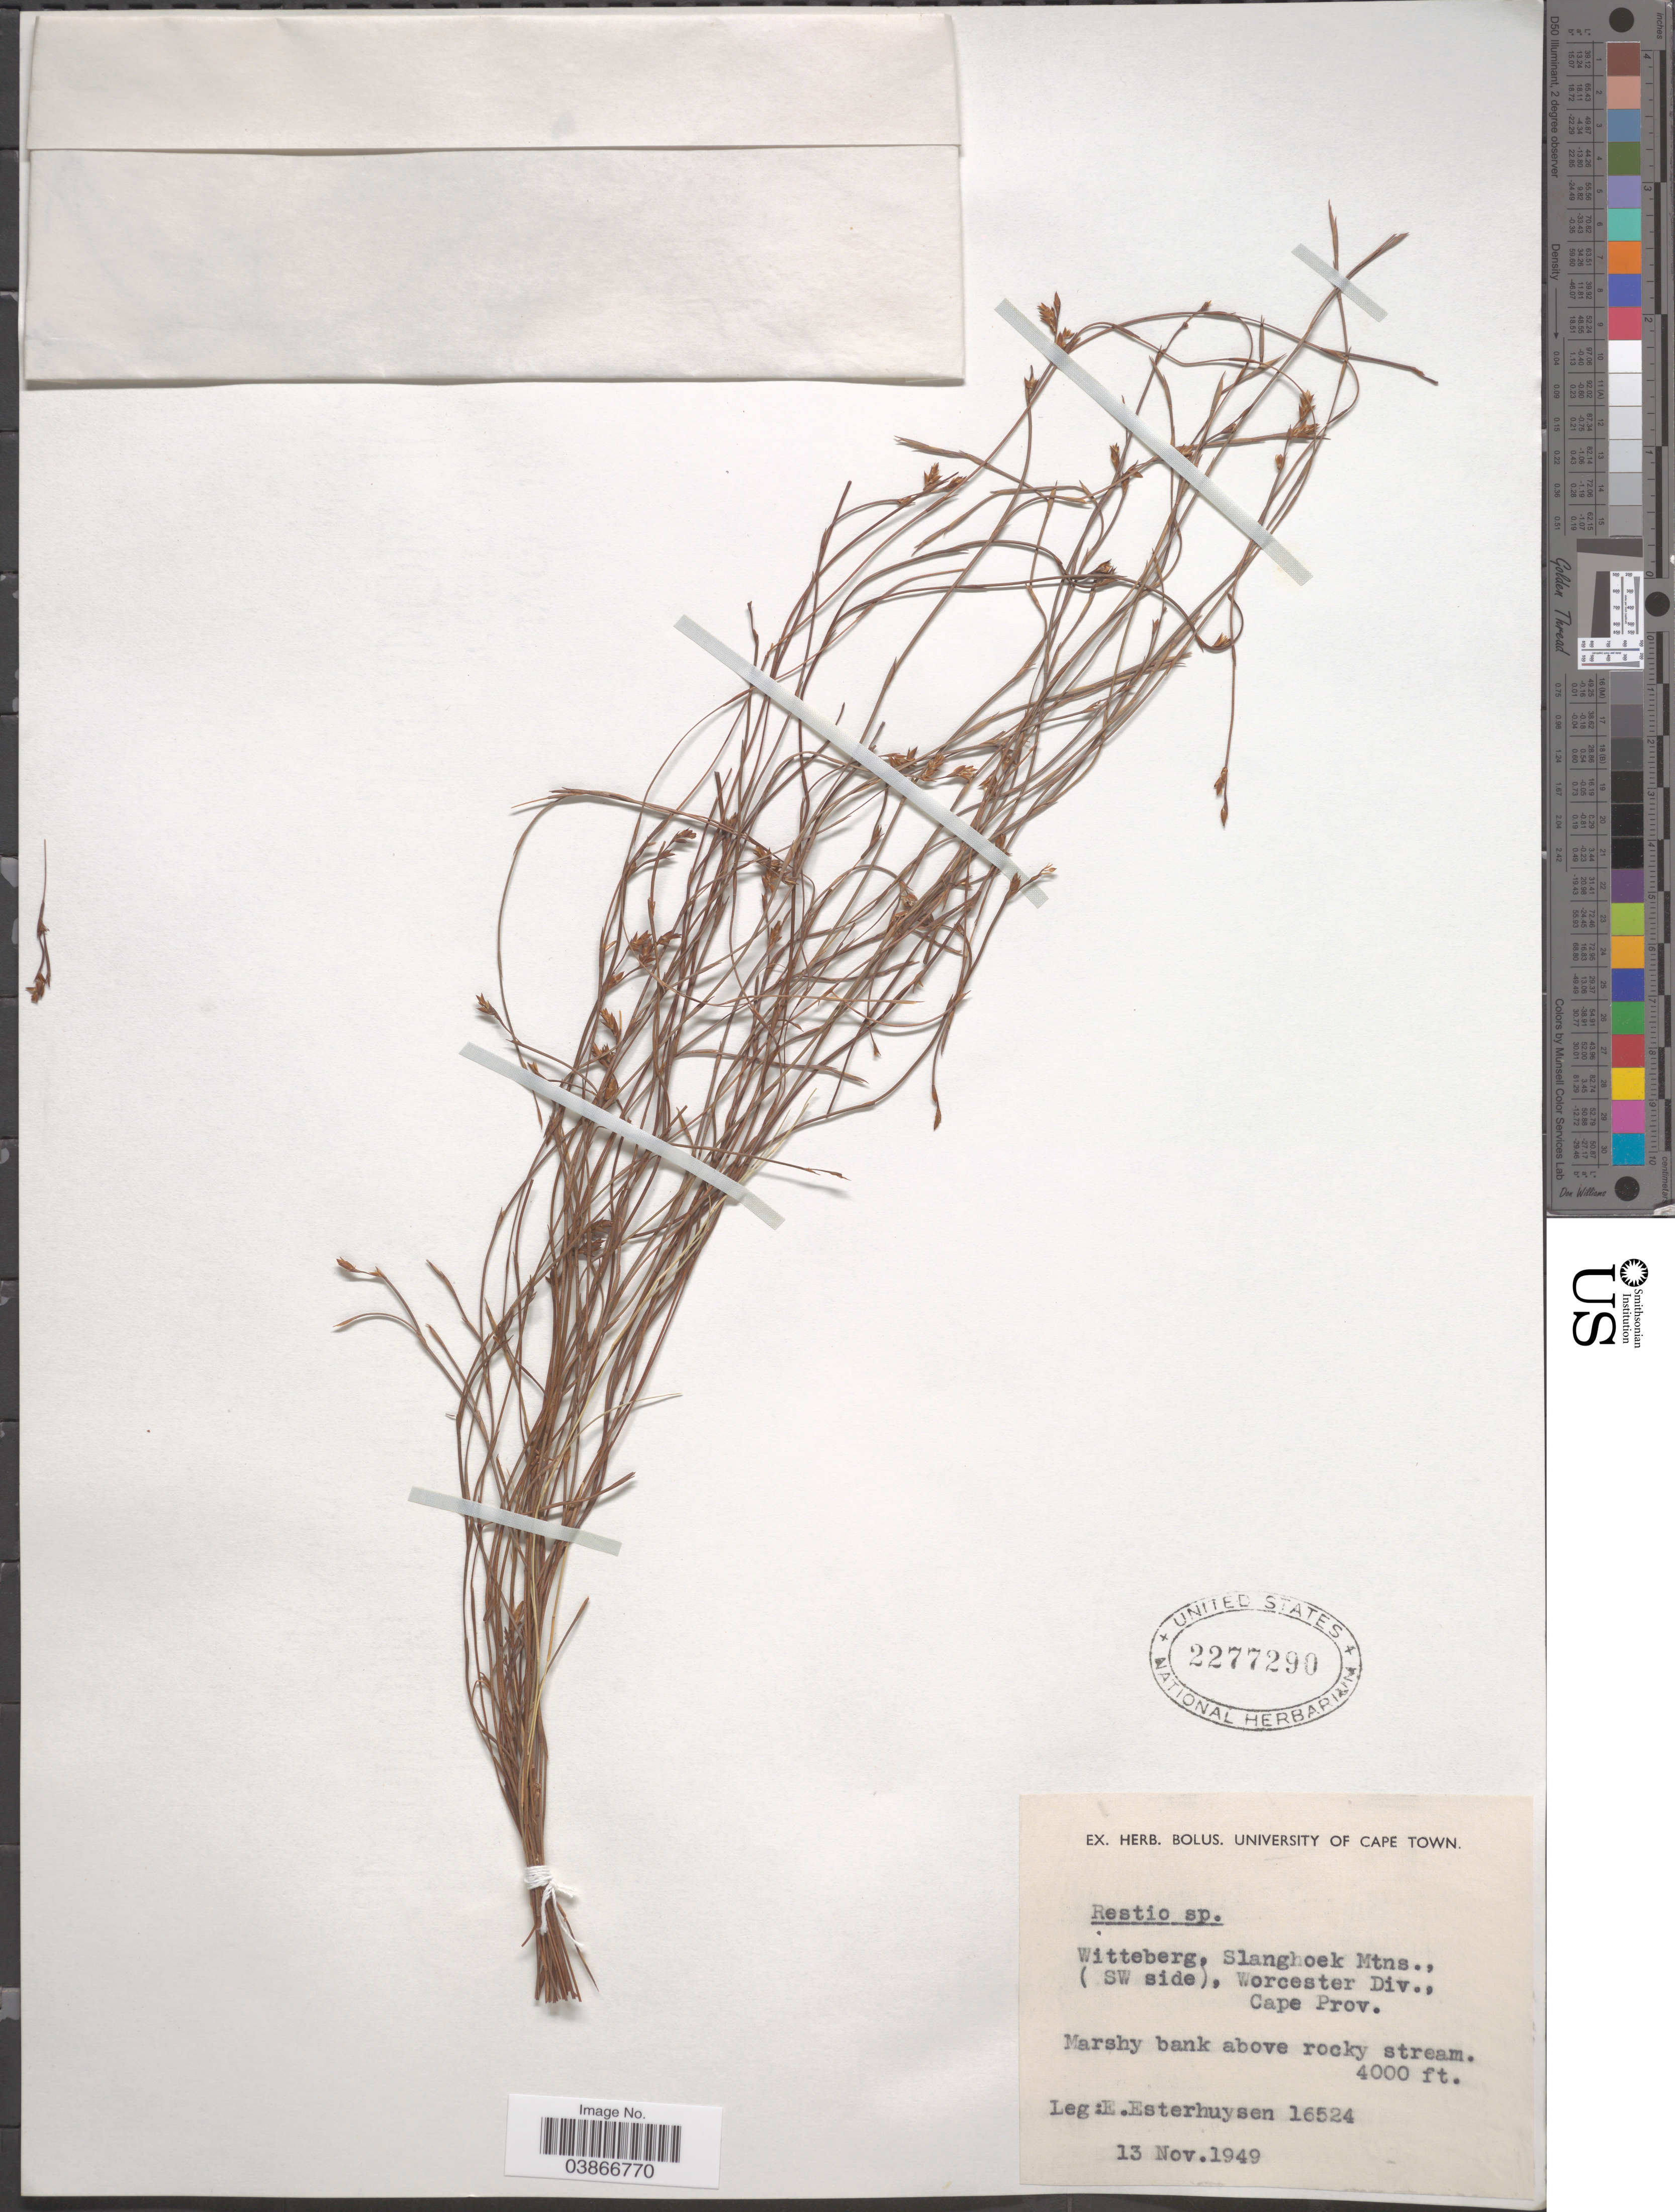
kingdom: Plantae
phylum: Tracheophyta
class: Liliopsida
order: Poales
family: Restionaceae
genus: Restio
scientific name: Restio sp.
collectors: E. E. Esterhuysen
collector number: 16524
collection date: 1949-11-13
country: South Africa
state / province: Western Cape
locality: Witteberg, Slanghoek Mtns., (SW side), Worcester Div.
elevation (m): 1219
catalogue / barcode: US 2277290